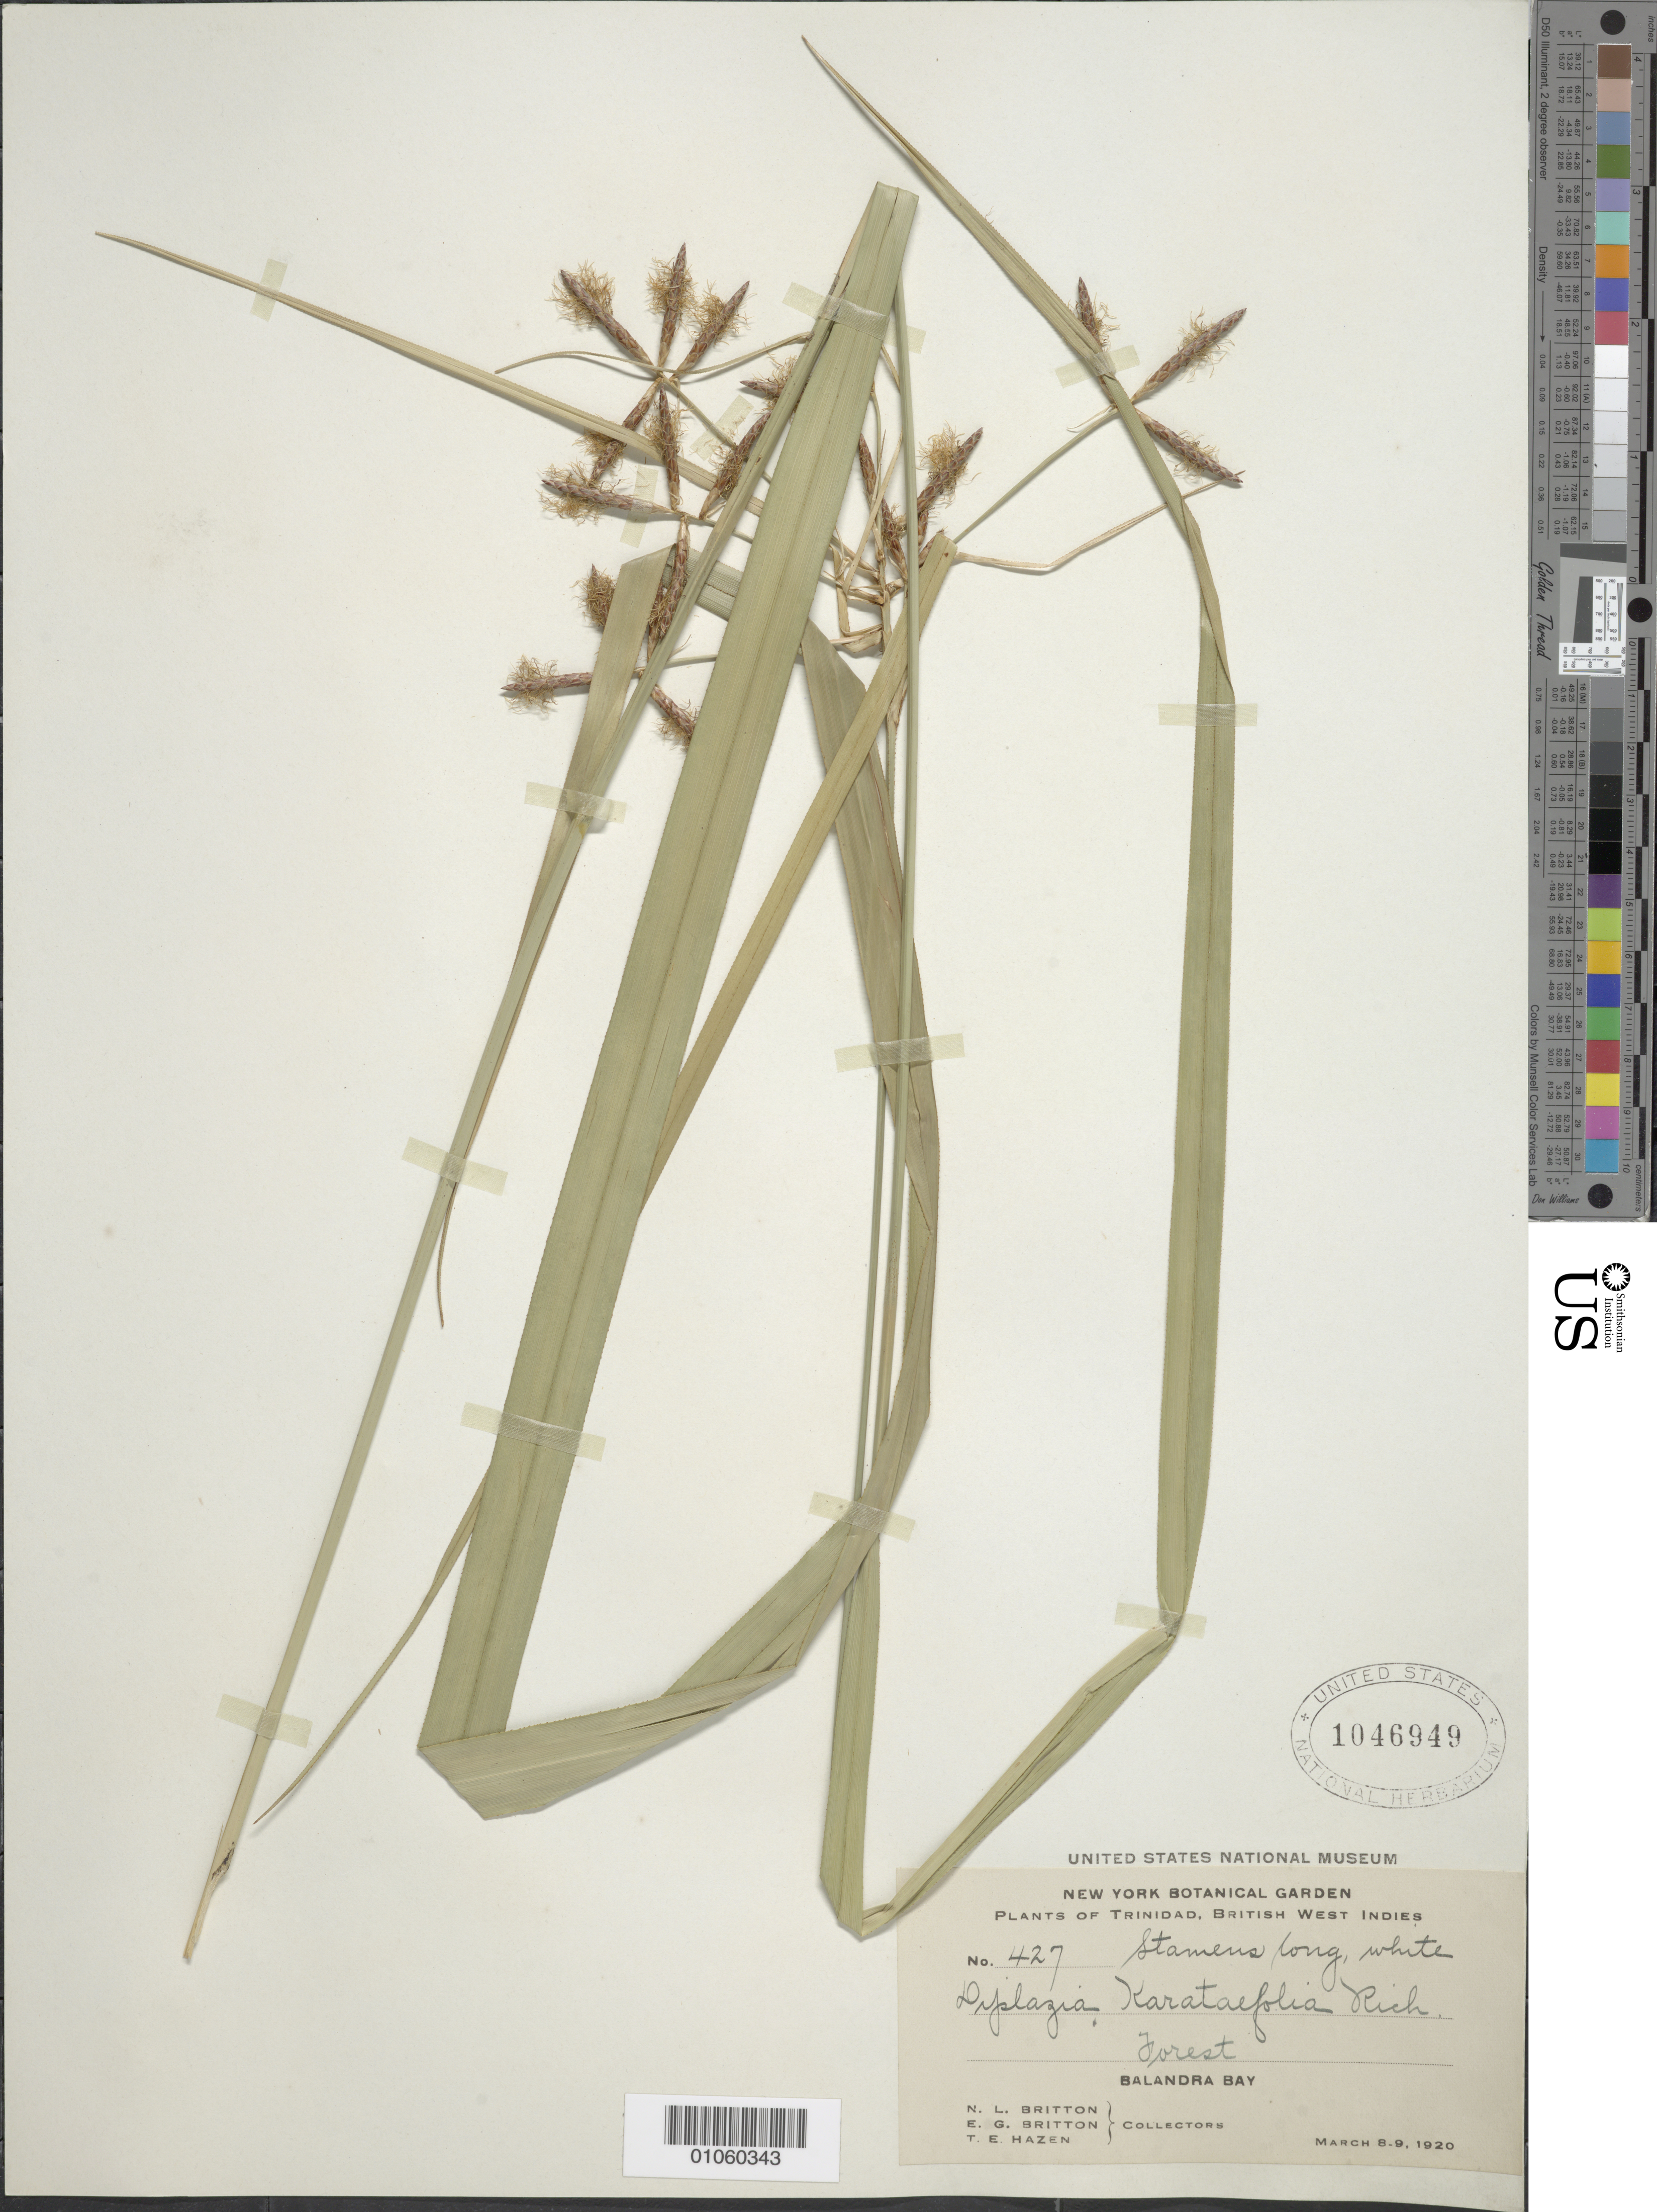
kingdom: Plantae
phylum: Tracheophyta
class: Liliopsida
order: Poales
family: Cyperaceae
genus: Diplasia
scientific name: Diplasia karatifolia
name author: Rich.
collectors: N. Britton, E. G. Britton & T. E. Hazen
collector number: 427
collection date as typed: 08 Mar 1920 to 09 Mar 1920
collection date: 1920-03-08/1920-03-09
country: Trinidad and Tobago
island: Trinidad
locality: Balandra Bay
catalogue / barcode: US 1046949